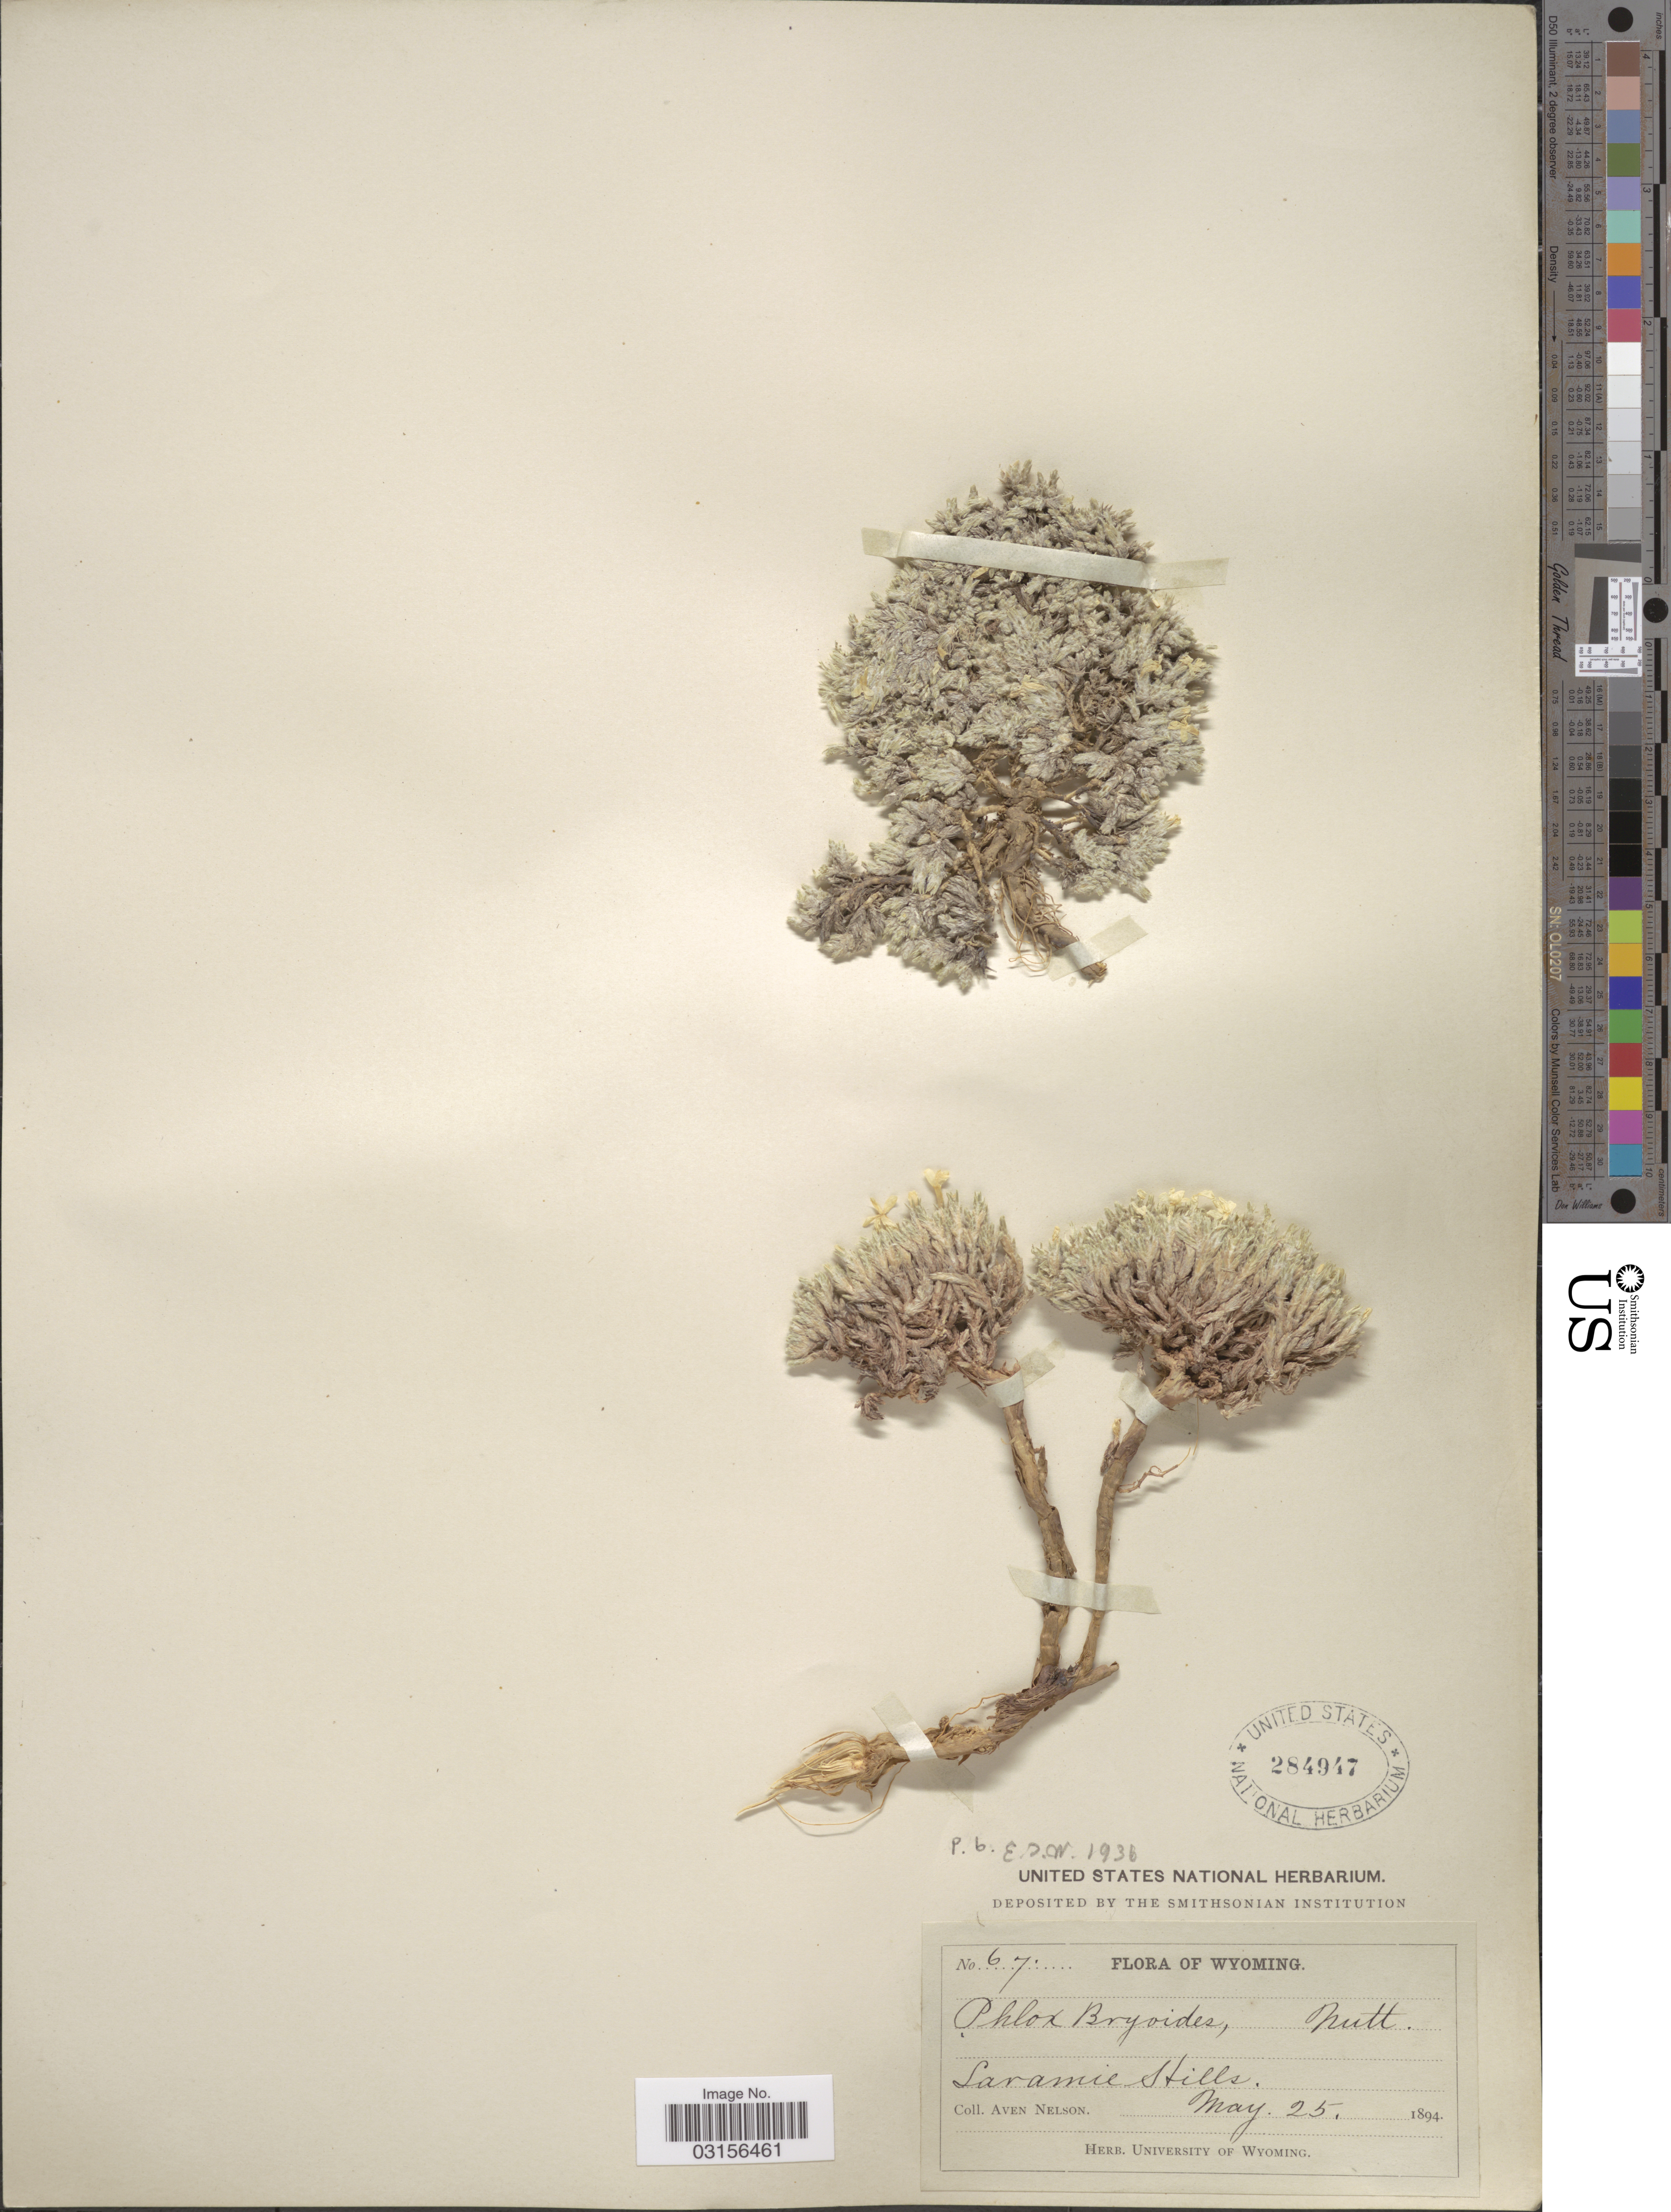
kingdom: Plantae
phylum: Tracheophyta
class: Magnoliopsida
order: Ericales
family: Polemoniaceae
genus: Phlox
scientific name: Phlox hoodii subsp. muscoides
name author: (Nutt.) Wherry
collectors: A. Nelson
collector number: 67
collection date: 1894-05-25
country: United States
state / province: Wyoming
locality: Laramie Hills.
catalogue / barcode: US 284947